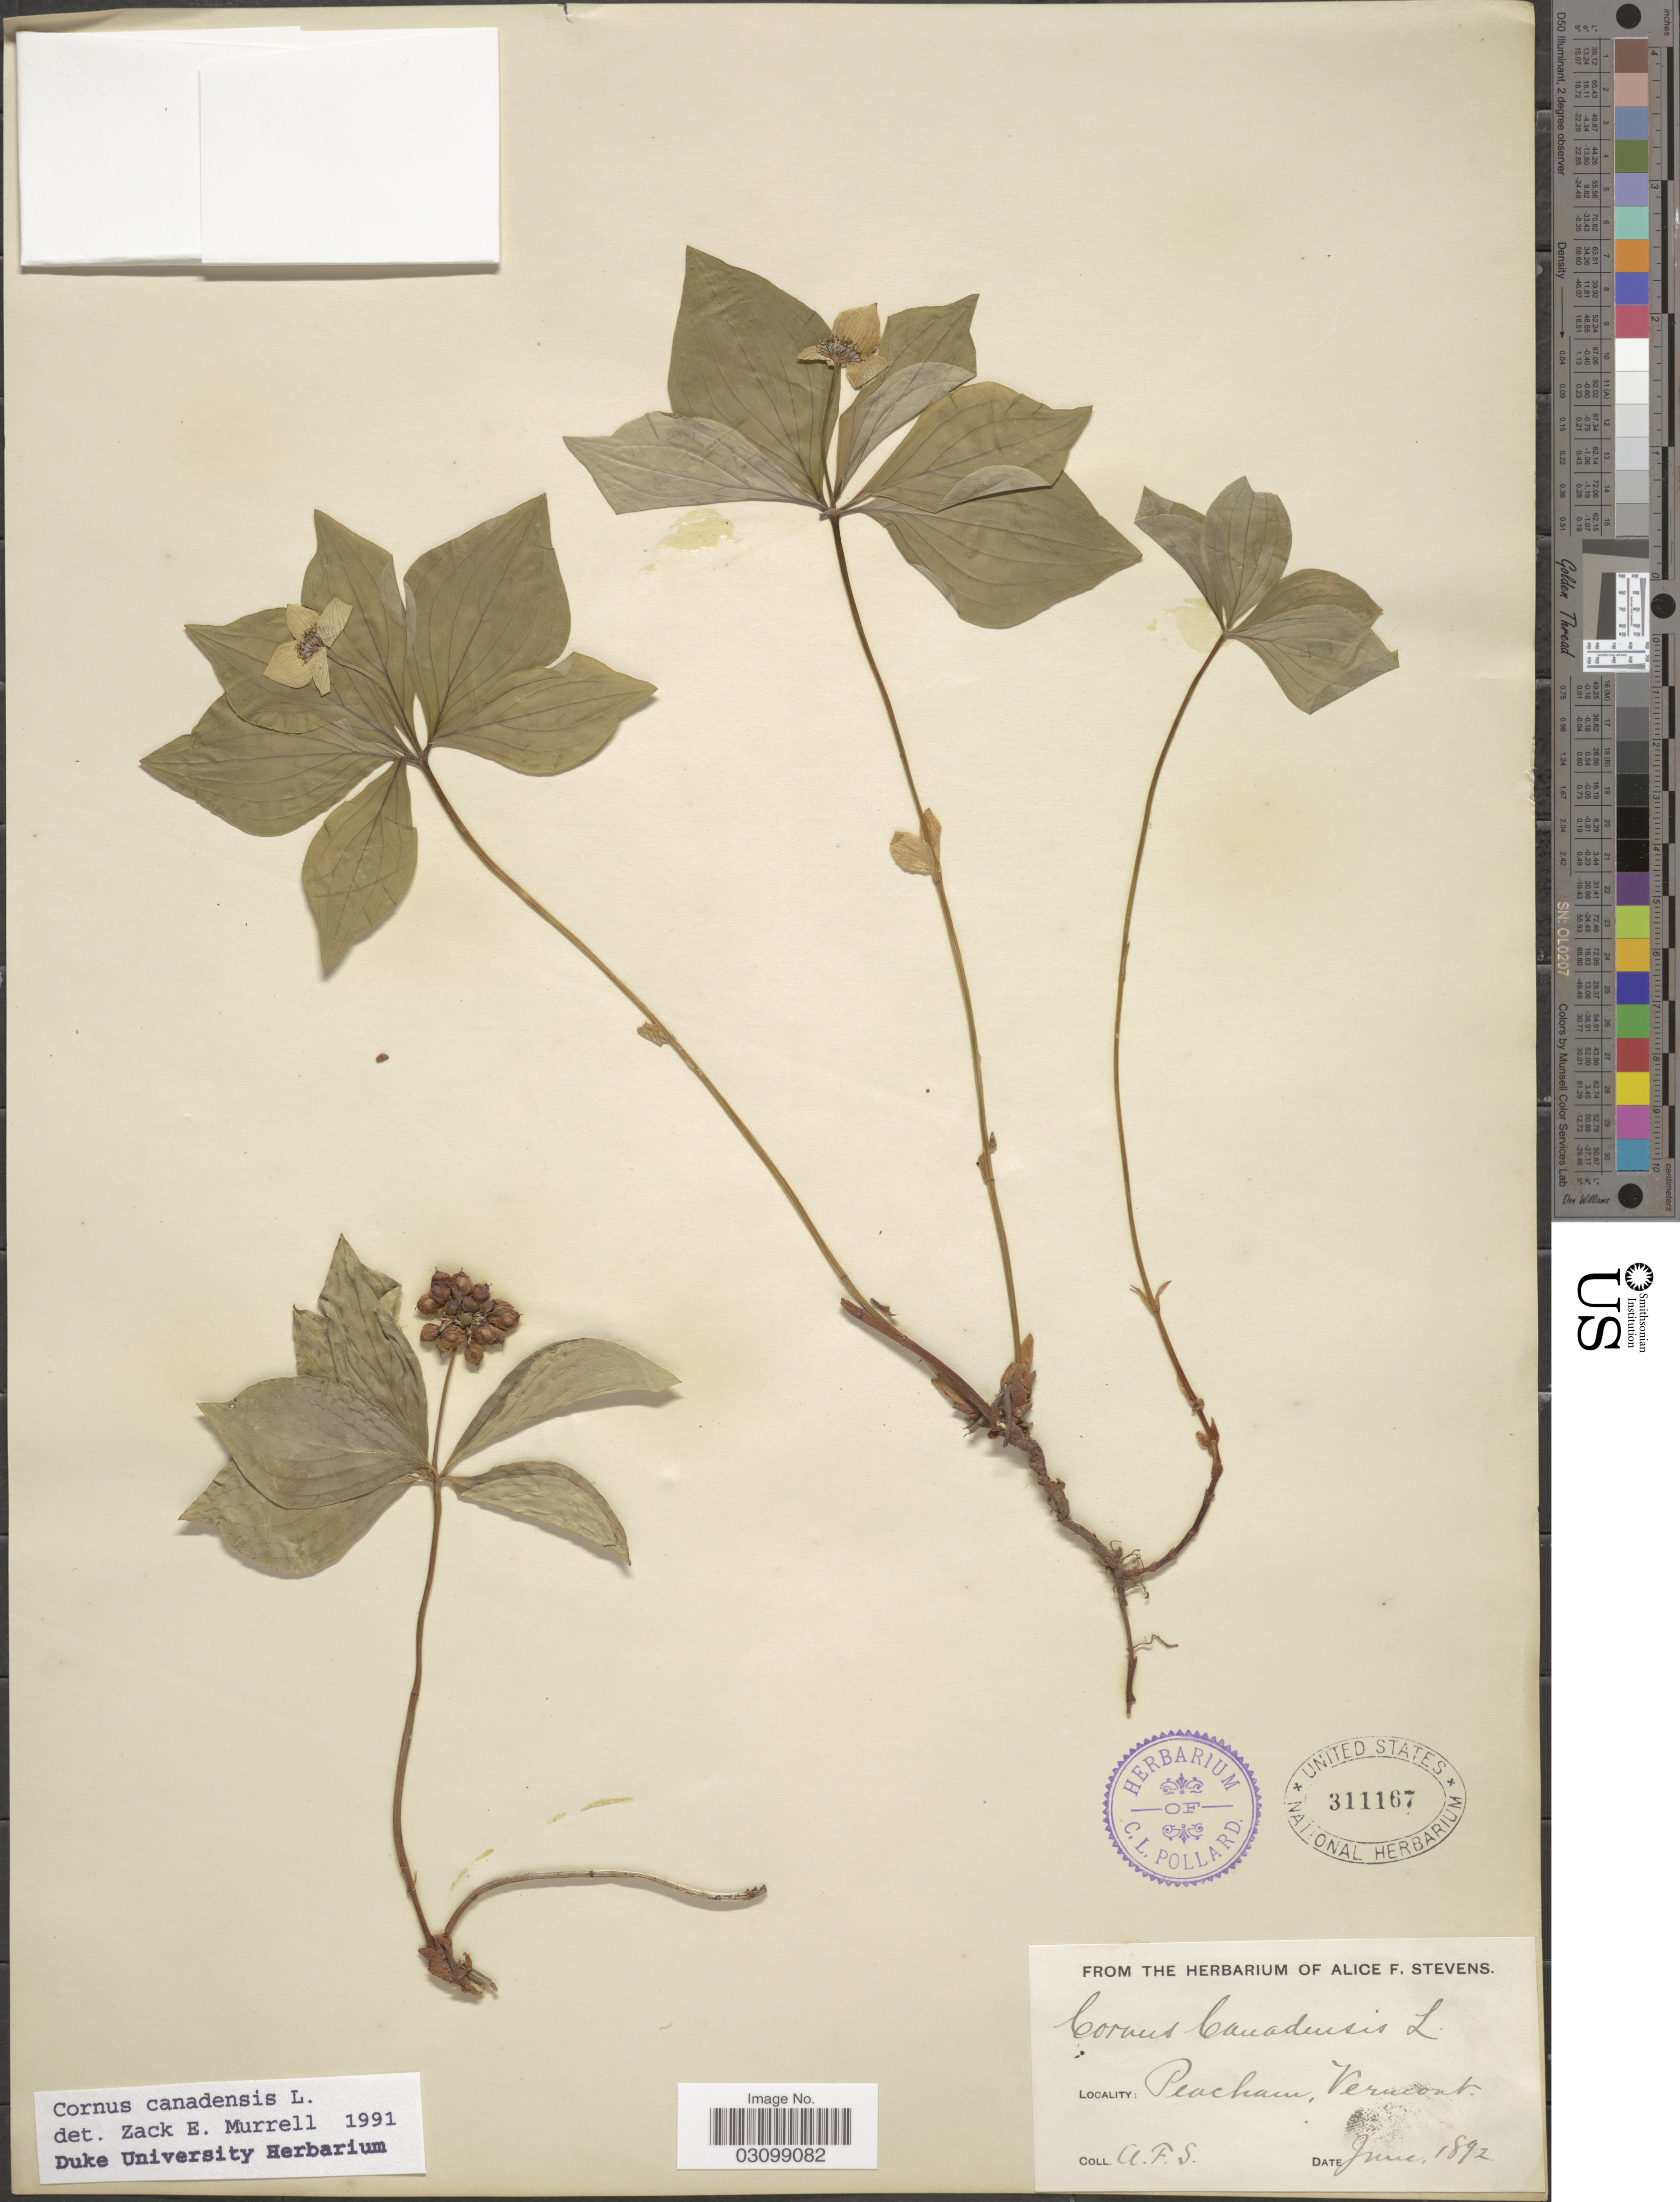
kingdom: Plantae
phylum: Tracheophyta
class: Magnoliopsida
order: Cornales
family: Cornaceae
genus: Cornus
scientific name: Cornus canadensis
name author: L.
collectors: A. Stevens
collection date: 1892-06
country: United States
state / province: Vermont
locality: Peacham.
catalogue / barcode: US 311167